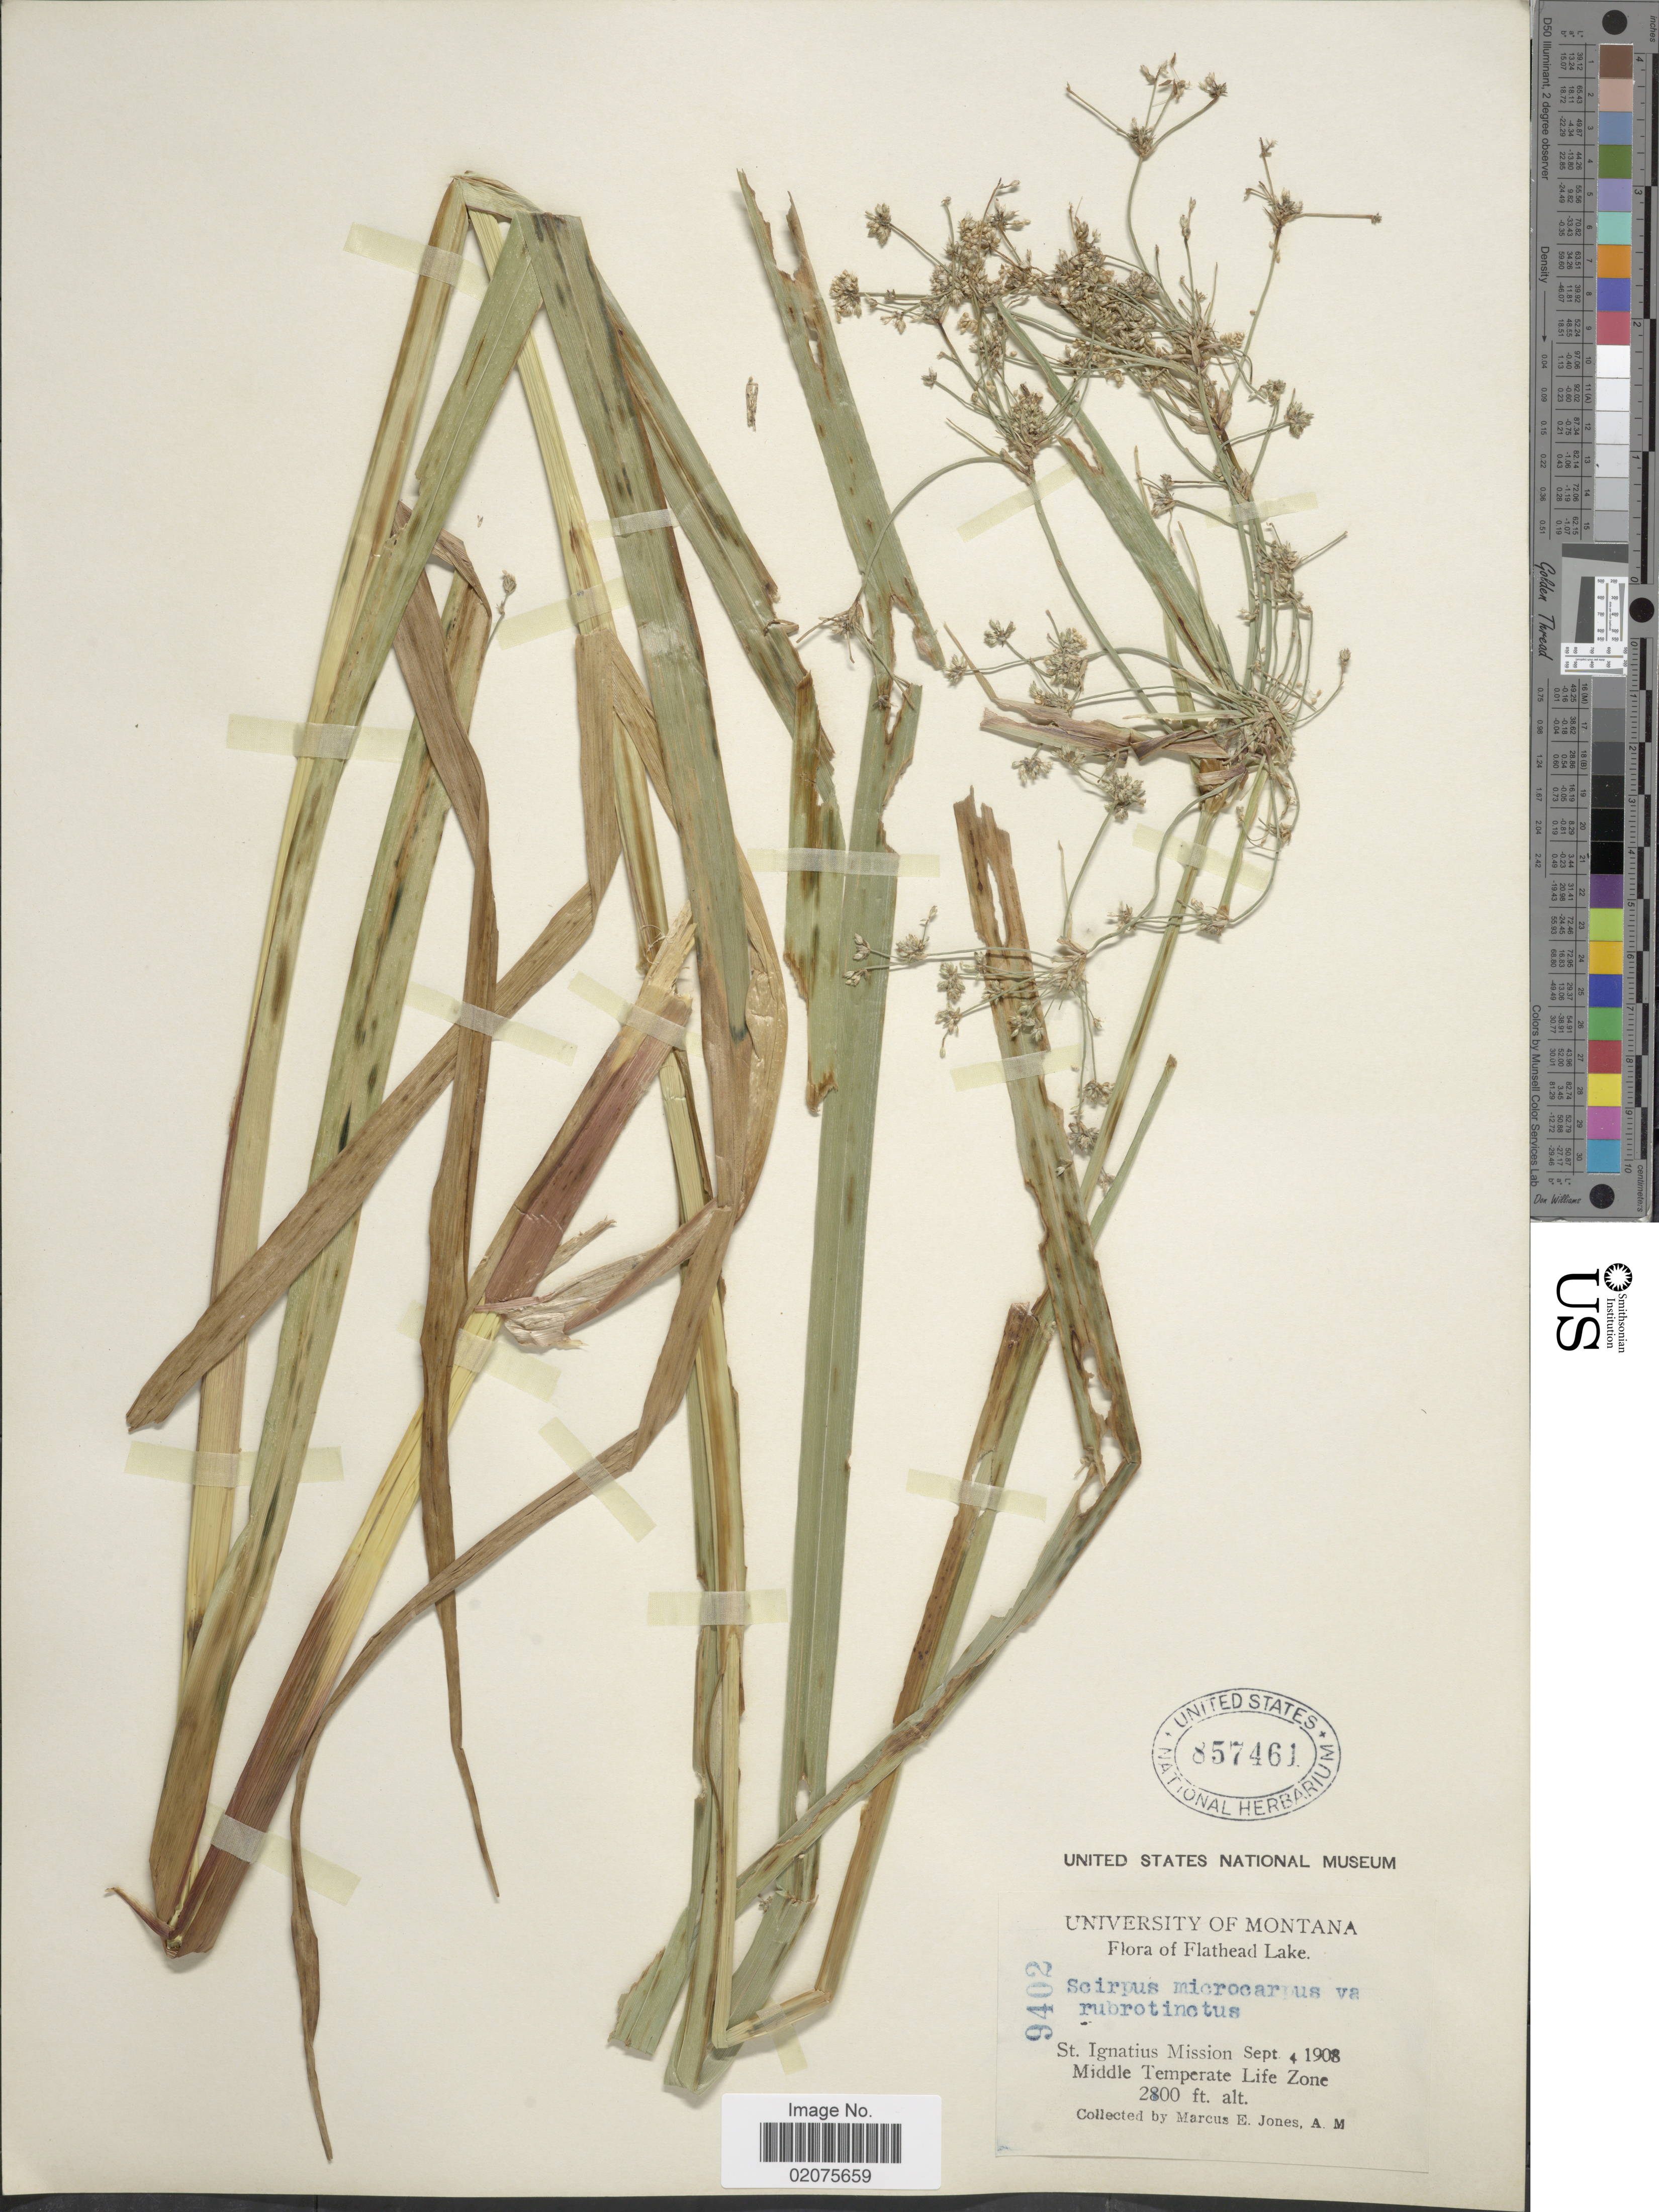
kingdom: Plantae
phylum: Tracheophyta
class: Liliopsida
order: Poales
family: Cyperaceae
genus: Scirpus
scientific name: Scirpus microcarpus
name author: J. Presl & C. Presl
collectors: M. E. Jones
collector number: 9402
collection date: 1908-09-04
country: United States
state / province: Montana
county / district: Lake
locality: Flathead Lake. St. Ignatius Mission. Middle Temperate Life Zone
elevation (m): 853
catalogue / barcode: US 857461